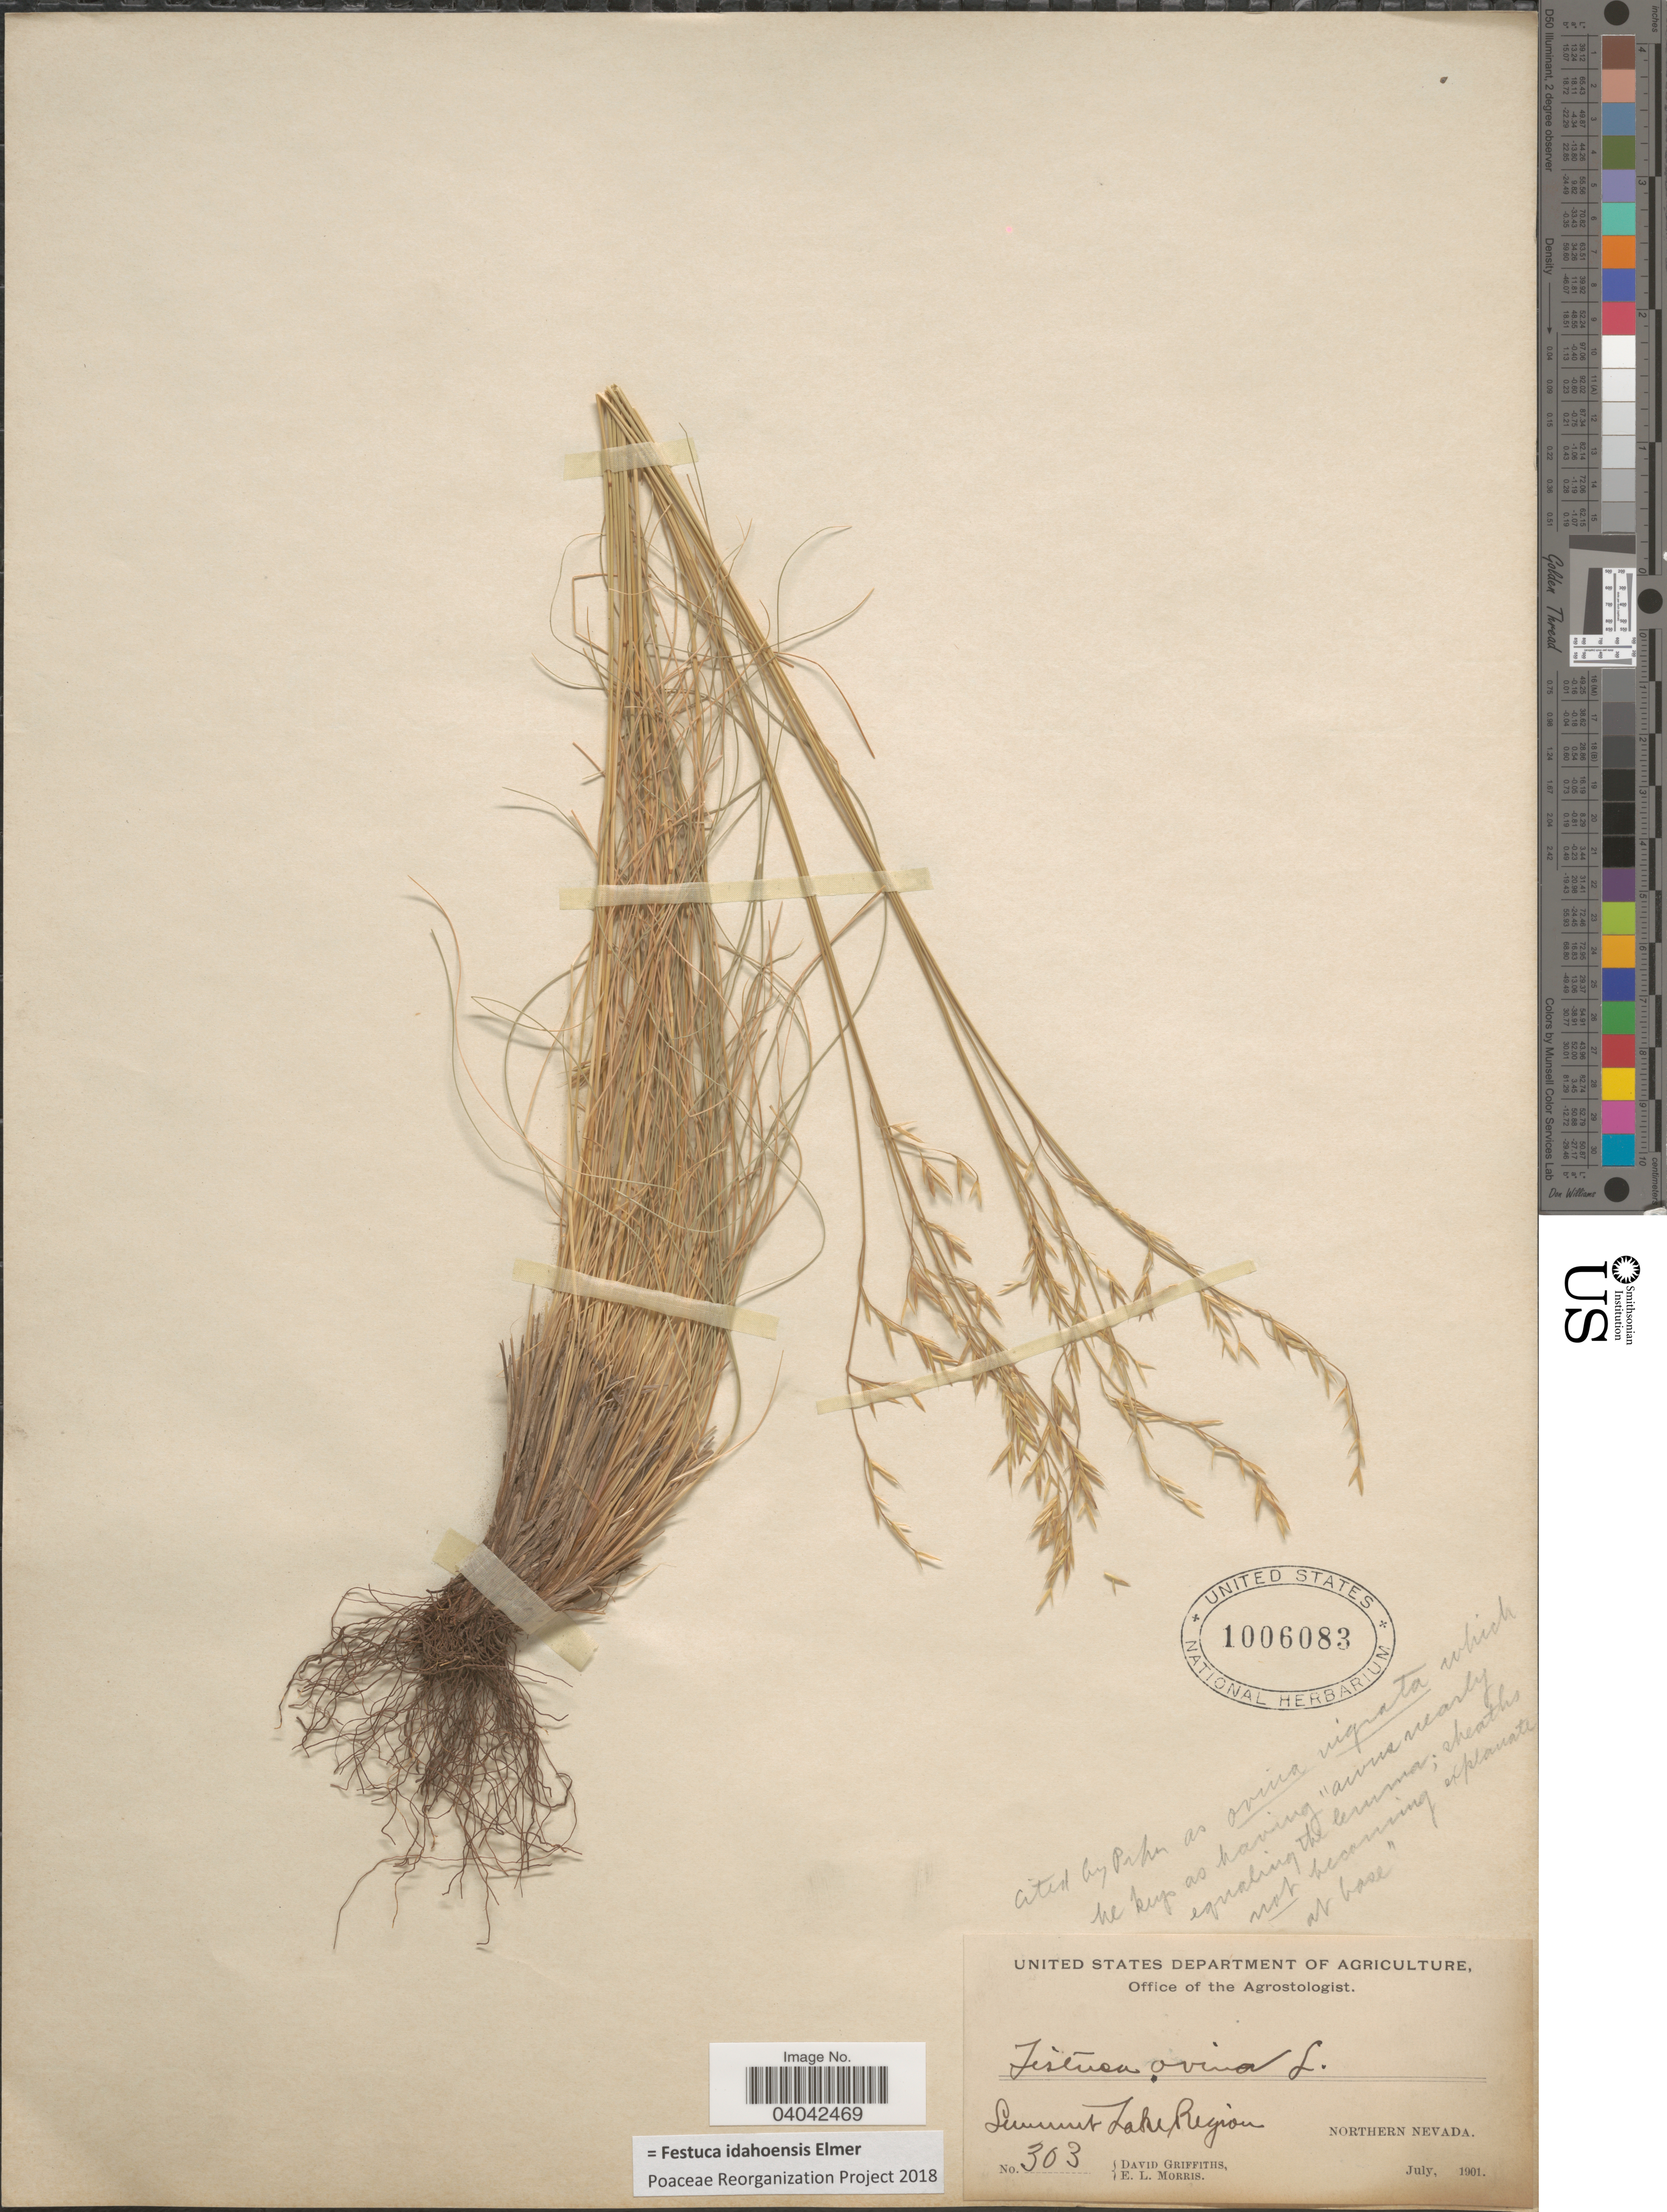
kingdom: Plantae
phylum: Tracheophyta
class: Liliopsida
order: Poales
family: Poaceae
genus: Festuca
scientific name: Festuca idahoensis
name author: Elmer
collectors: D. Griffiths & E. Morris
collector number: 303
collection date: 1901-07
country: United States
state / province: Nevada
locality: Summit Lake Region. Northern Nevada.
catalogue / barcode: US 1006083